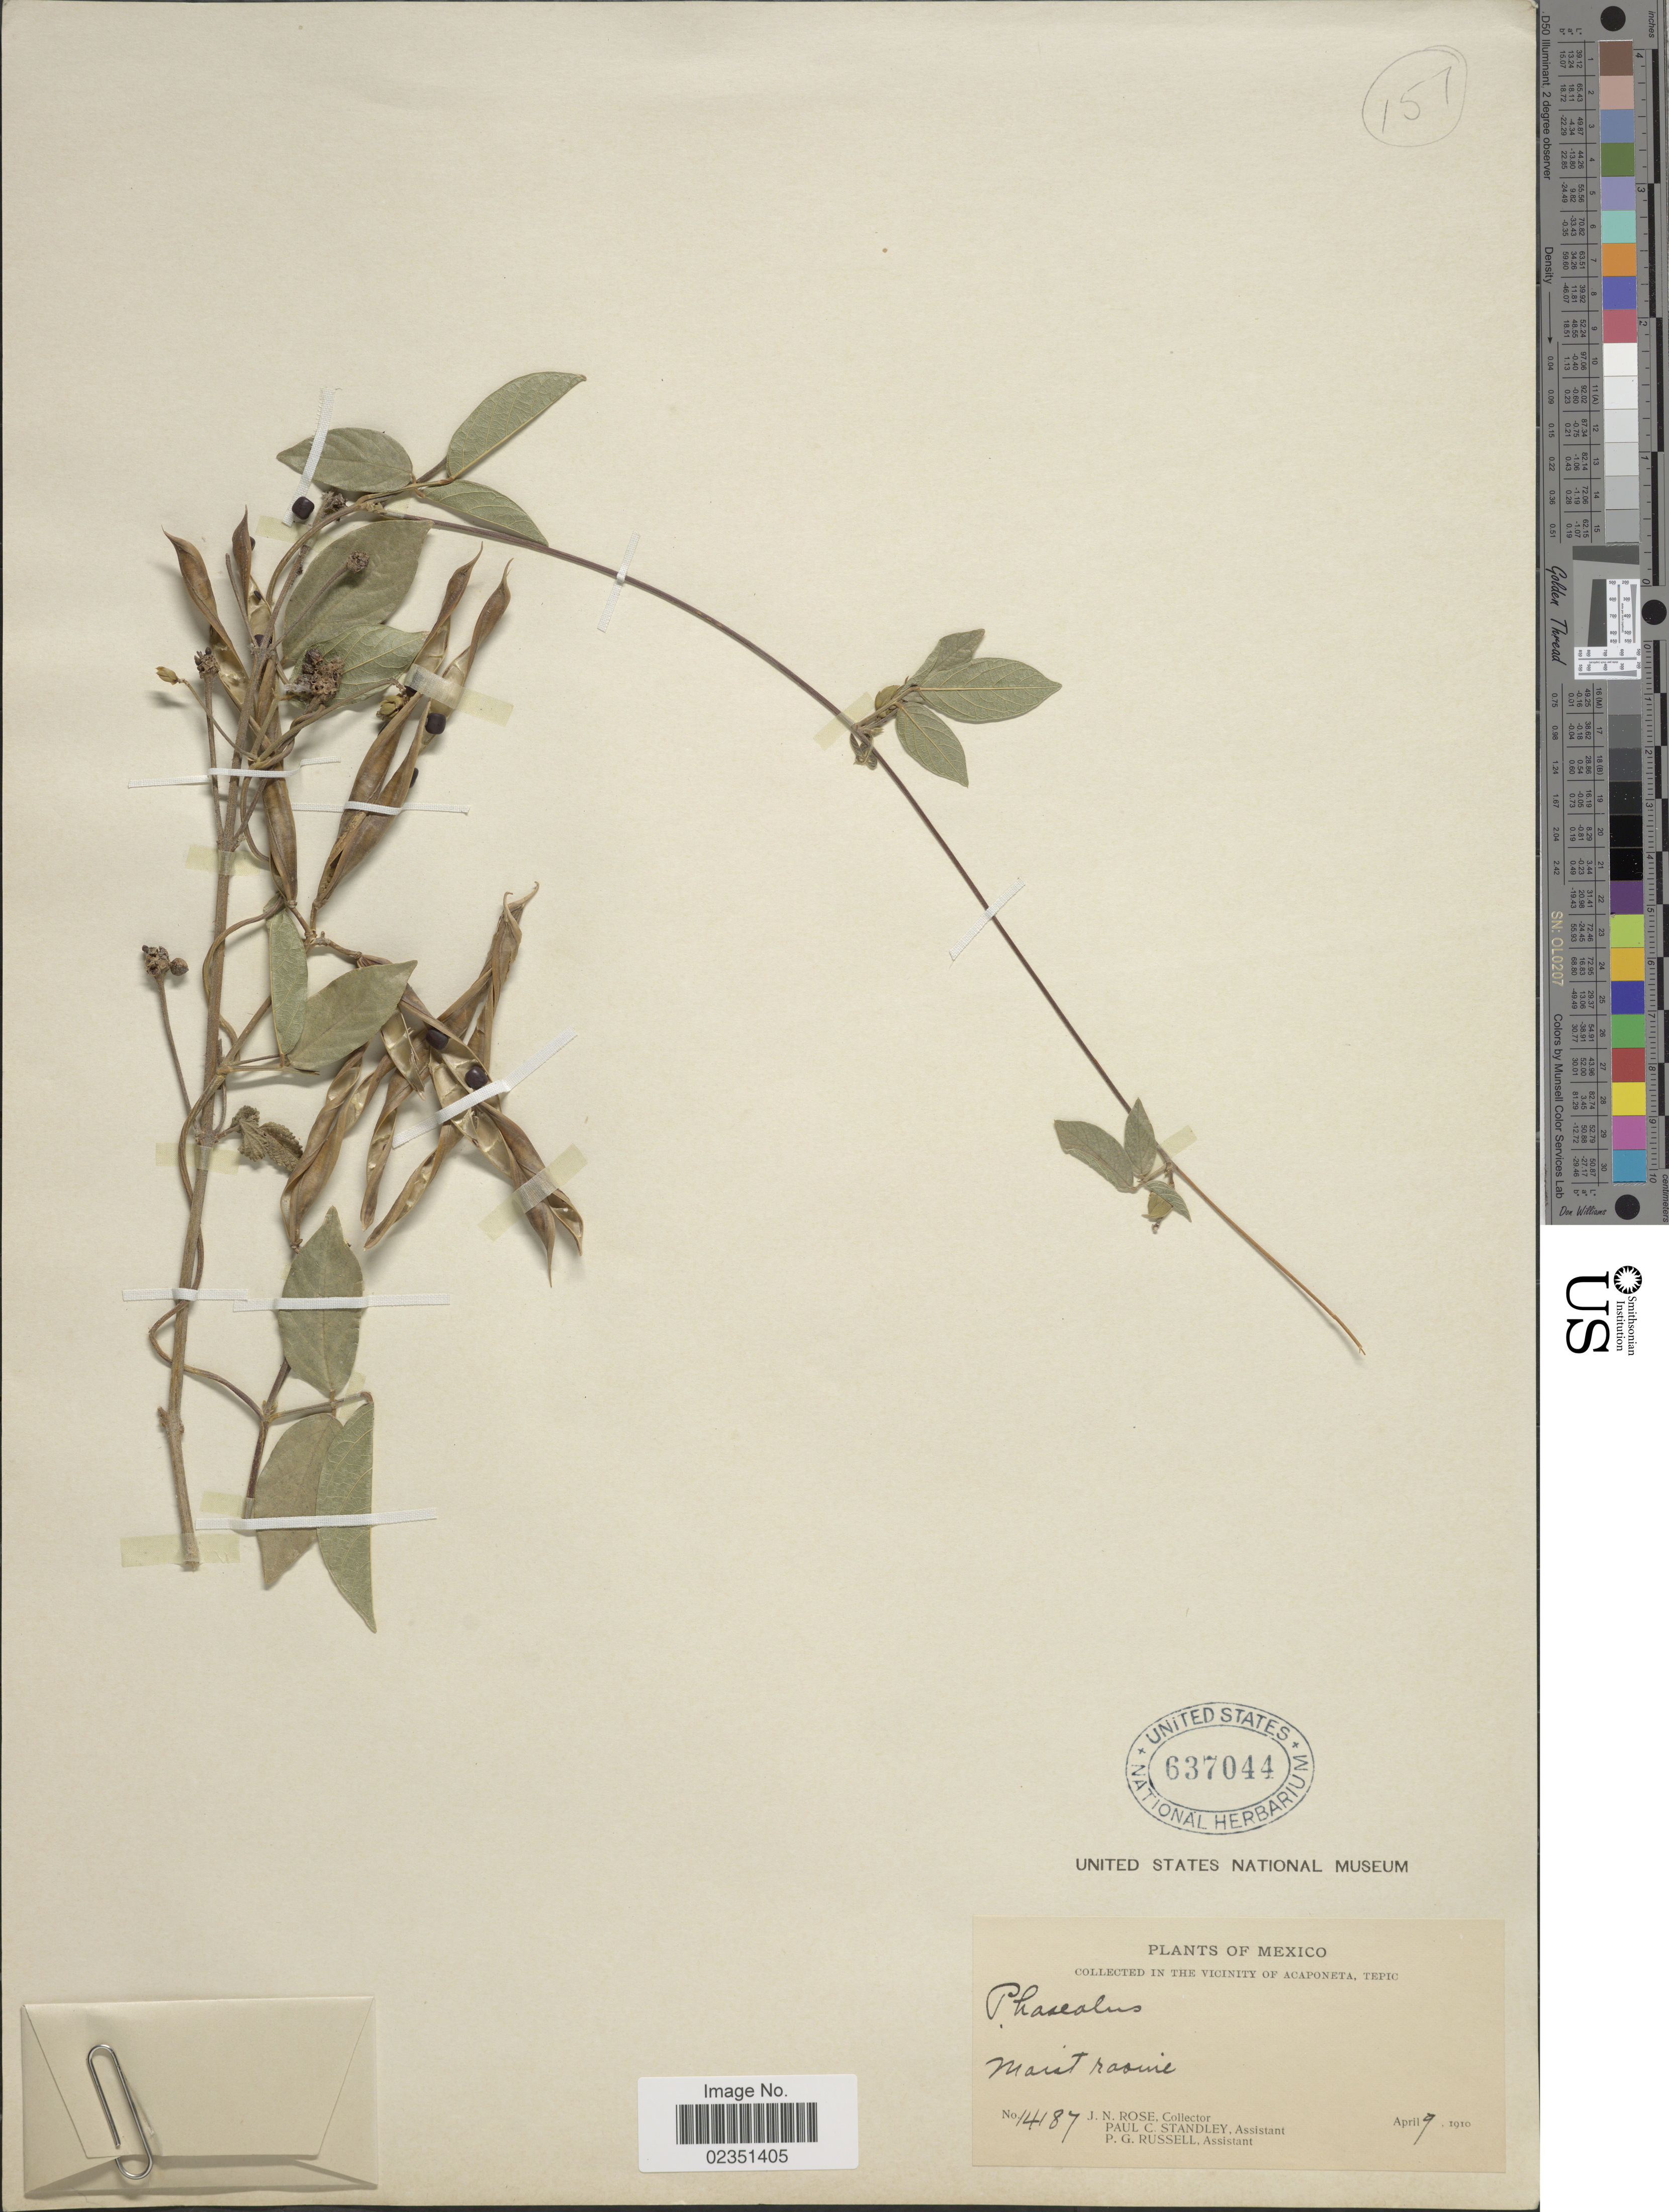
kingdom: Plantae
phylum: Tracheophyta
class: Magnoliopsida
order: Fabales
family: Fabaceae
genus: Phaseolus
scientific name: Phaseolus sp.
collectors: J. N. Rose, P. C. Standley & P. G. Russell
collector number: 14187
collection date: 1910-04-09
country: Mexico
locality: In the vicinity of Acaponeta, Tepic.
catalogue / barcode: US 637044